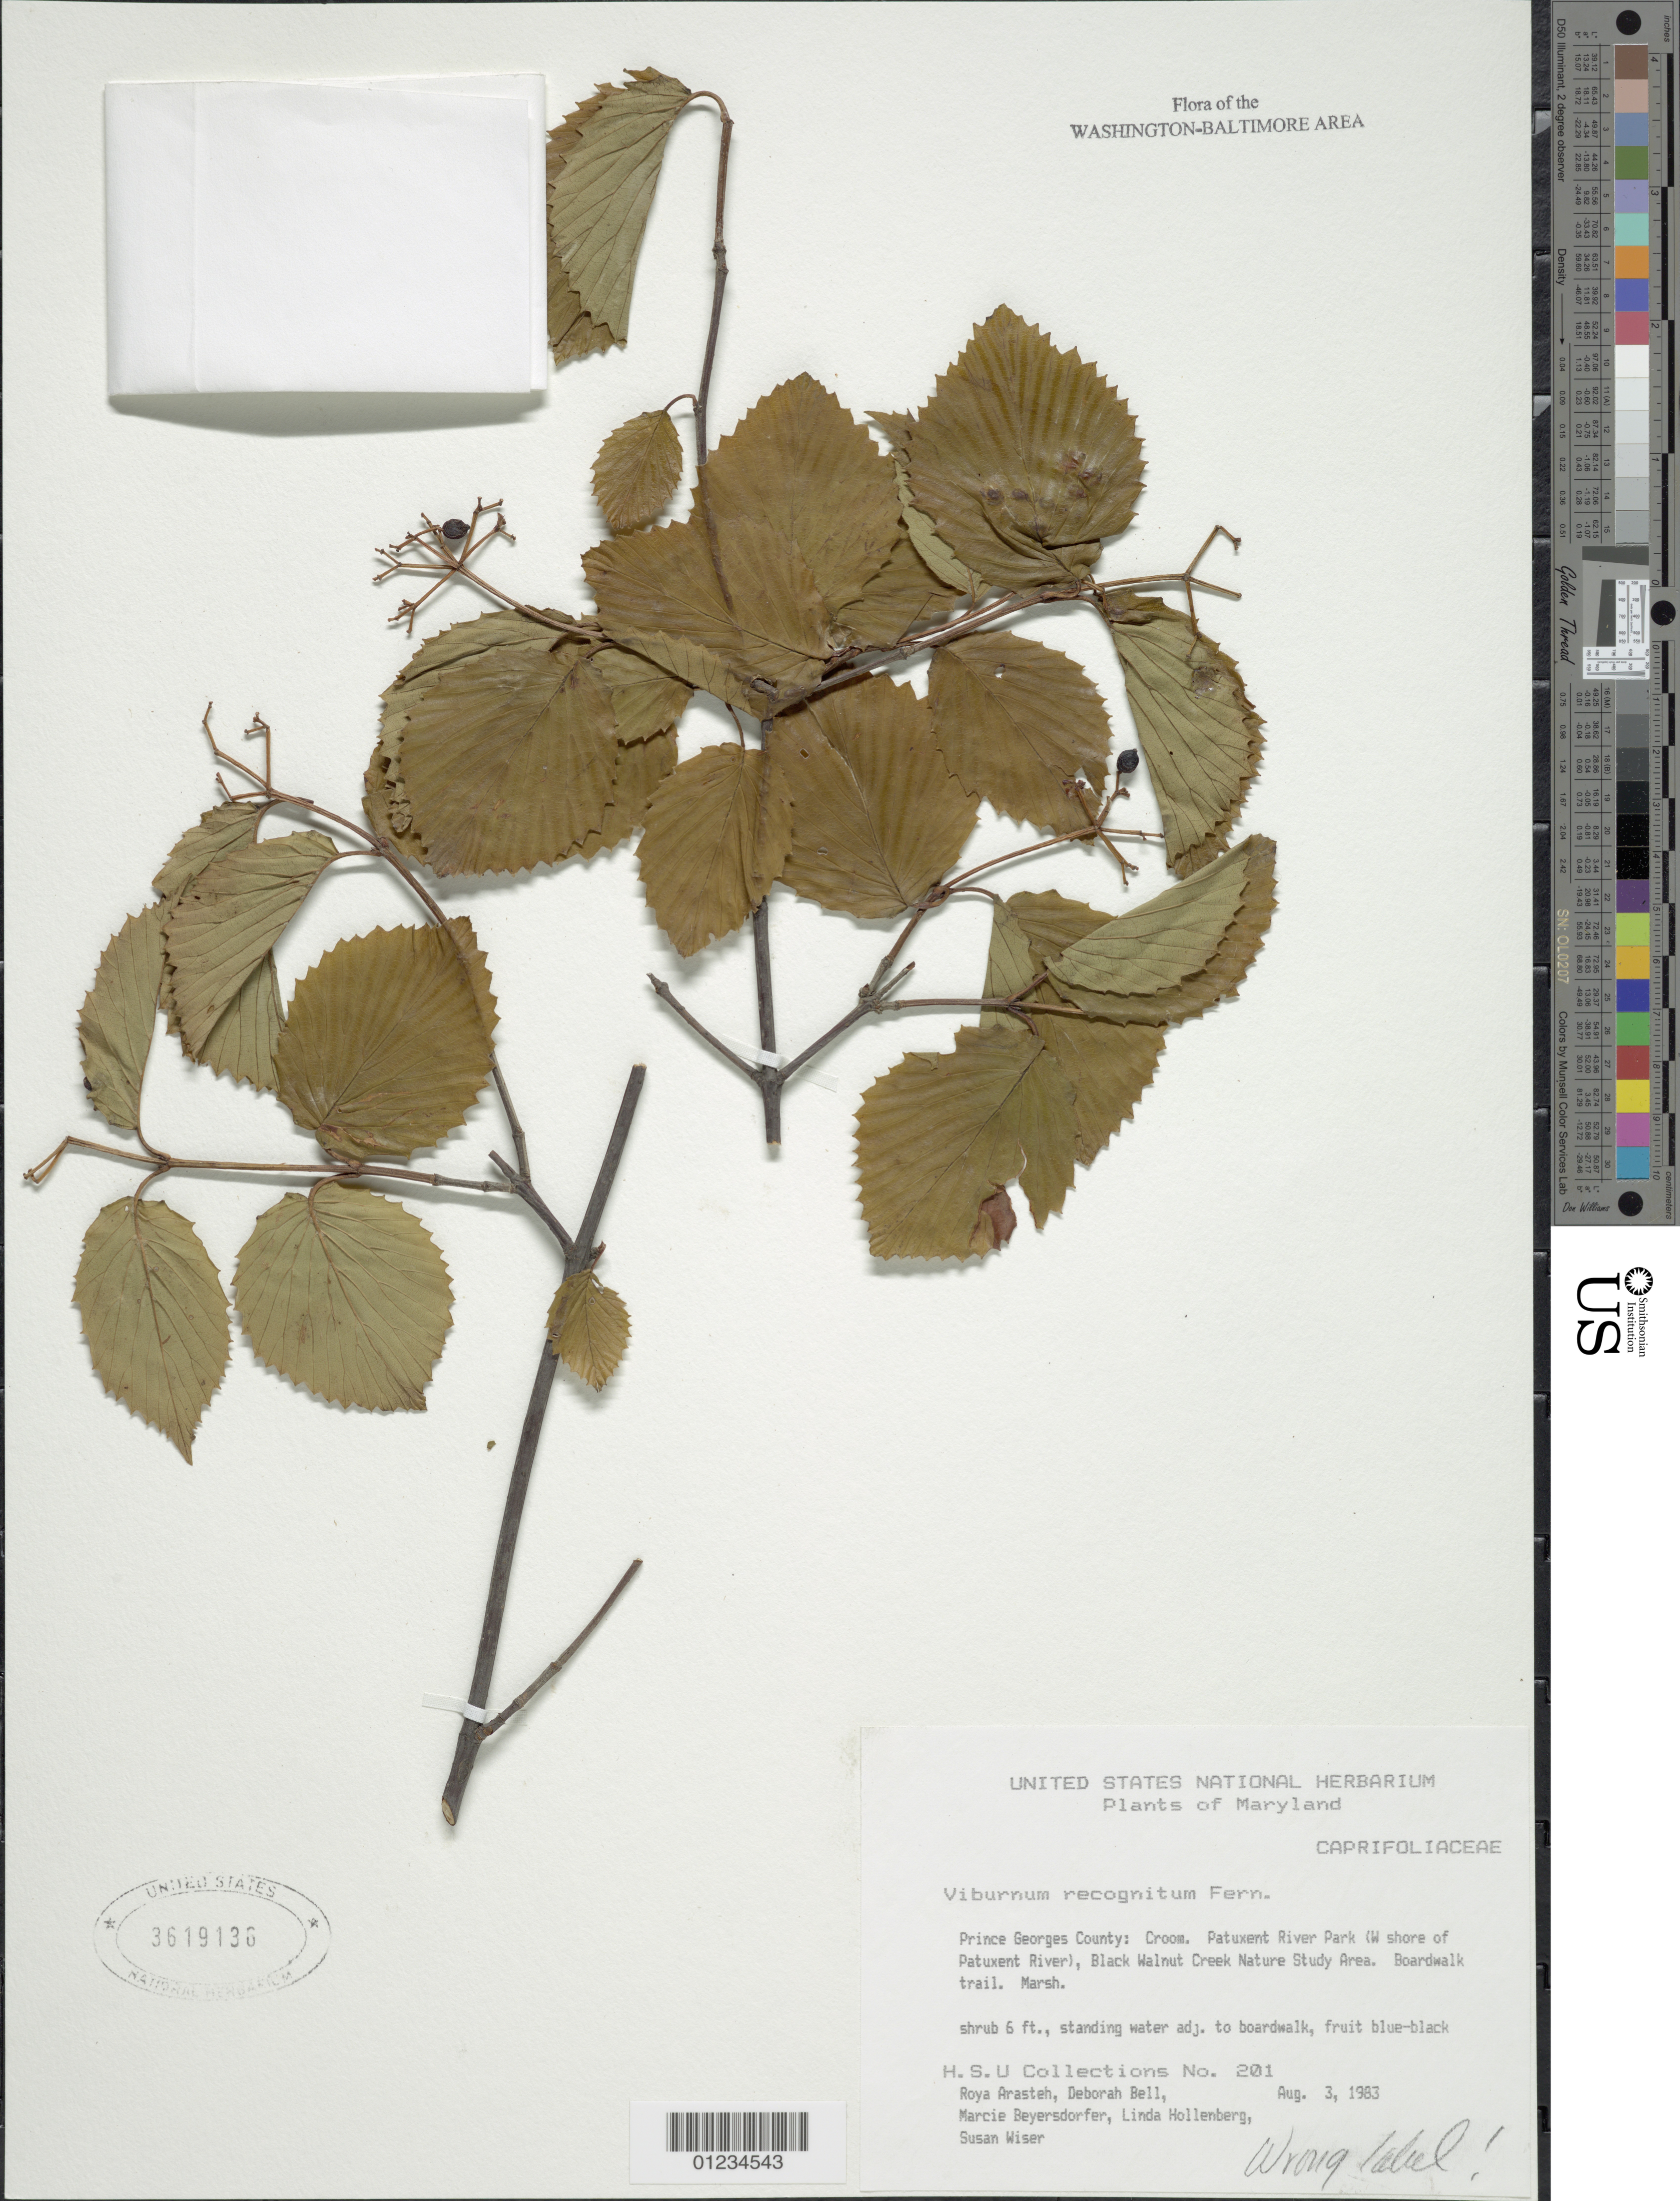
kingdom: Plantae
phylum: Tracheophyta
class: Magnoliopsida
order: Dipsacales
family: Viburnaceae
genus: Viburnum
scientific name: Viburnum recognitum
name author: Fernald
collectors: R. Arasteh, D. A. Bell, M. Beyersdorfer, L. Hollenberg & S. Wiser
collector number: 201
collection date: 1983-08-03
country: United States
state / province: Maryland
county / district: Prince George's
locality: Croom. Patuxent River Park (W shore of Patuxent River), Black Walnut Creek Nature Study Area. Boardwalk trail.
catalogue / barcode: US 3619136